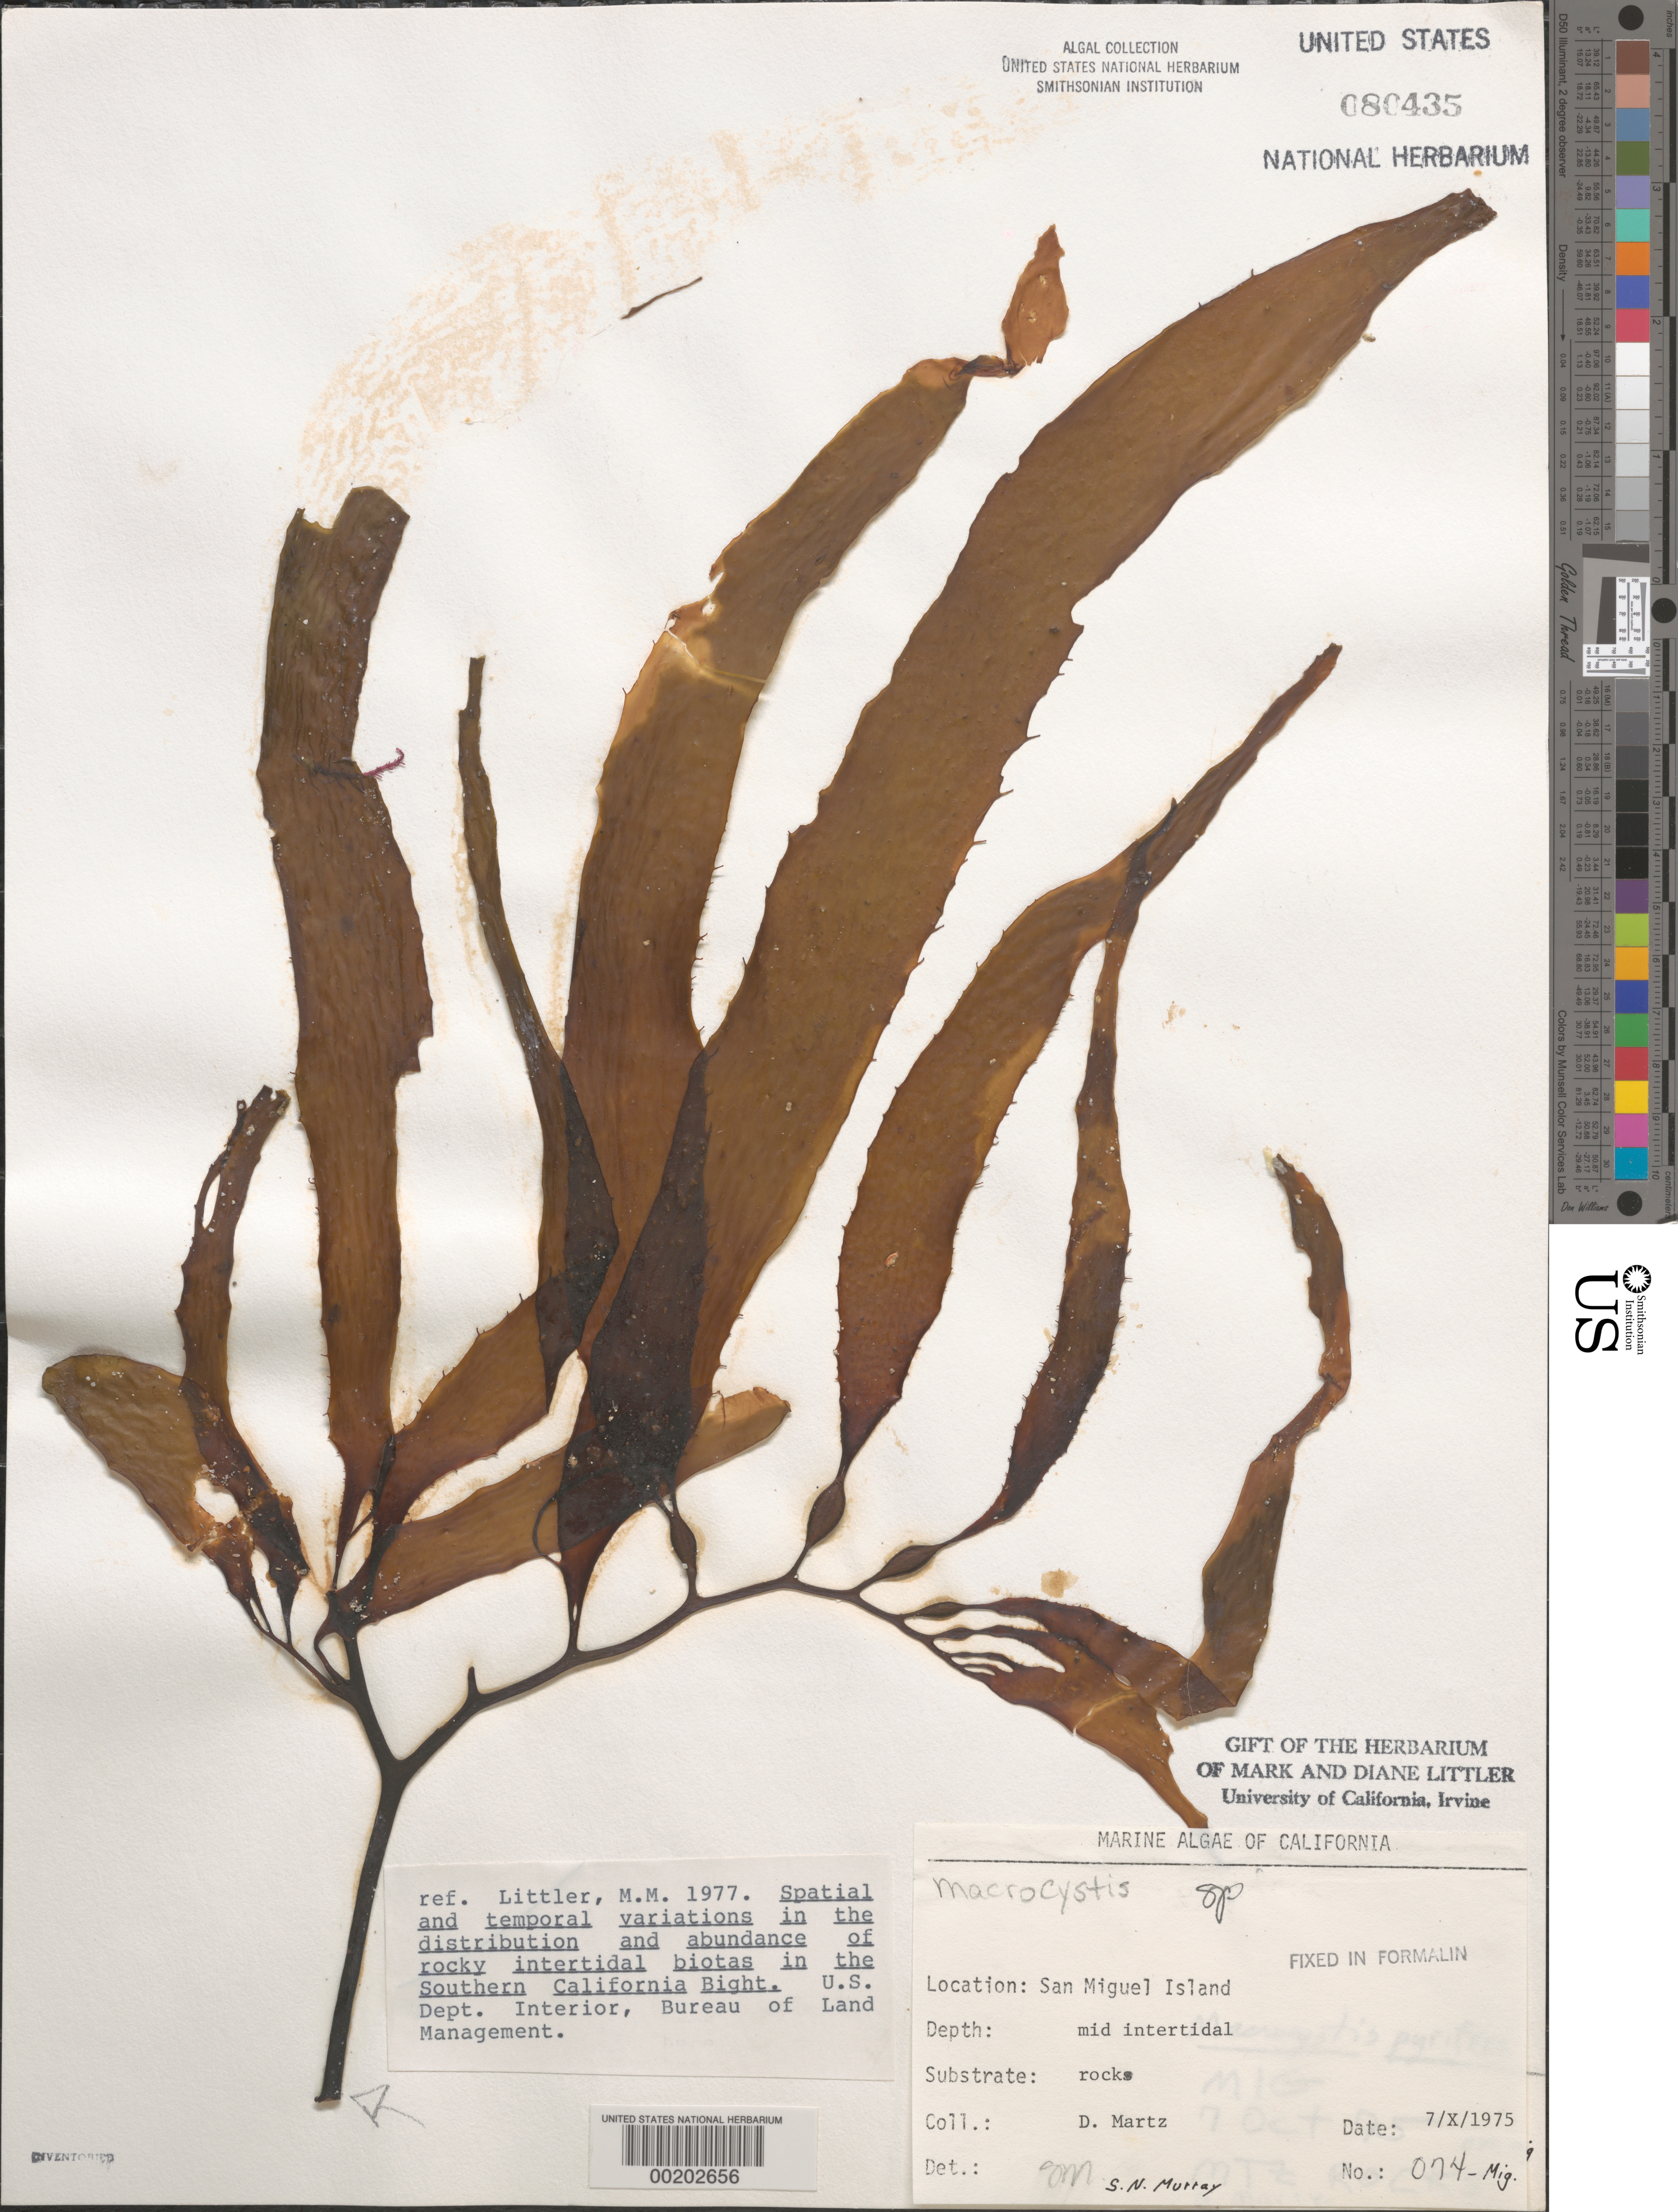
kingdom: Chromista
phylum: Ochrophyta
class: Phaeophyceae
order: Laminariales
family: Laminariaceae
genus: Macrocystis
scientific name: Macrocystis sp.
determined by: Murray, S. N.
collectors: D. Martz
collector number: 074-mig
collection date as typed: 07 Oct 1975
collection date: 1975-10-07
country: United States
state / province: California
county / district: Santa Barbara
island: San Miguel Island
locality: Cuyler Harbor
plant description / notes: BLM-SOCALBIGHT Rocky Intertidal Survey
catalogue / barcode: US 80435